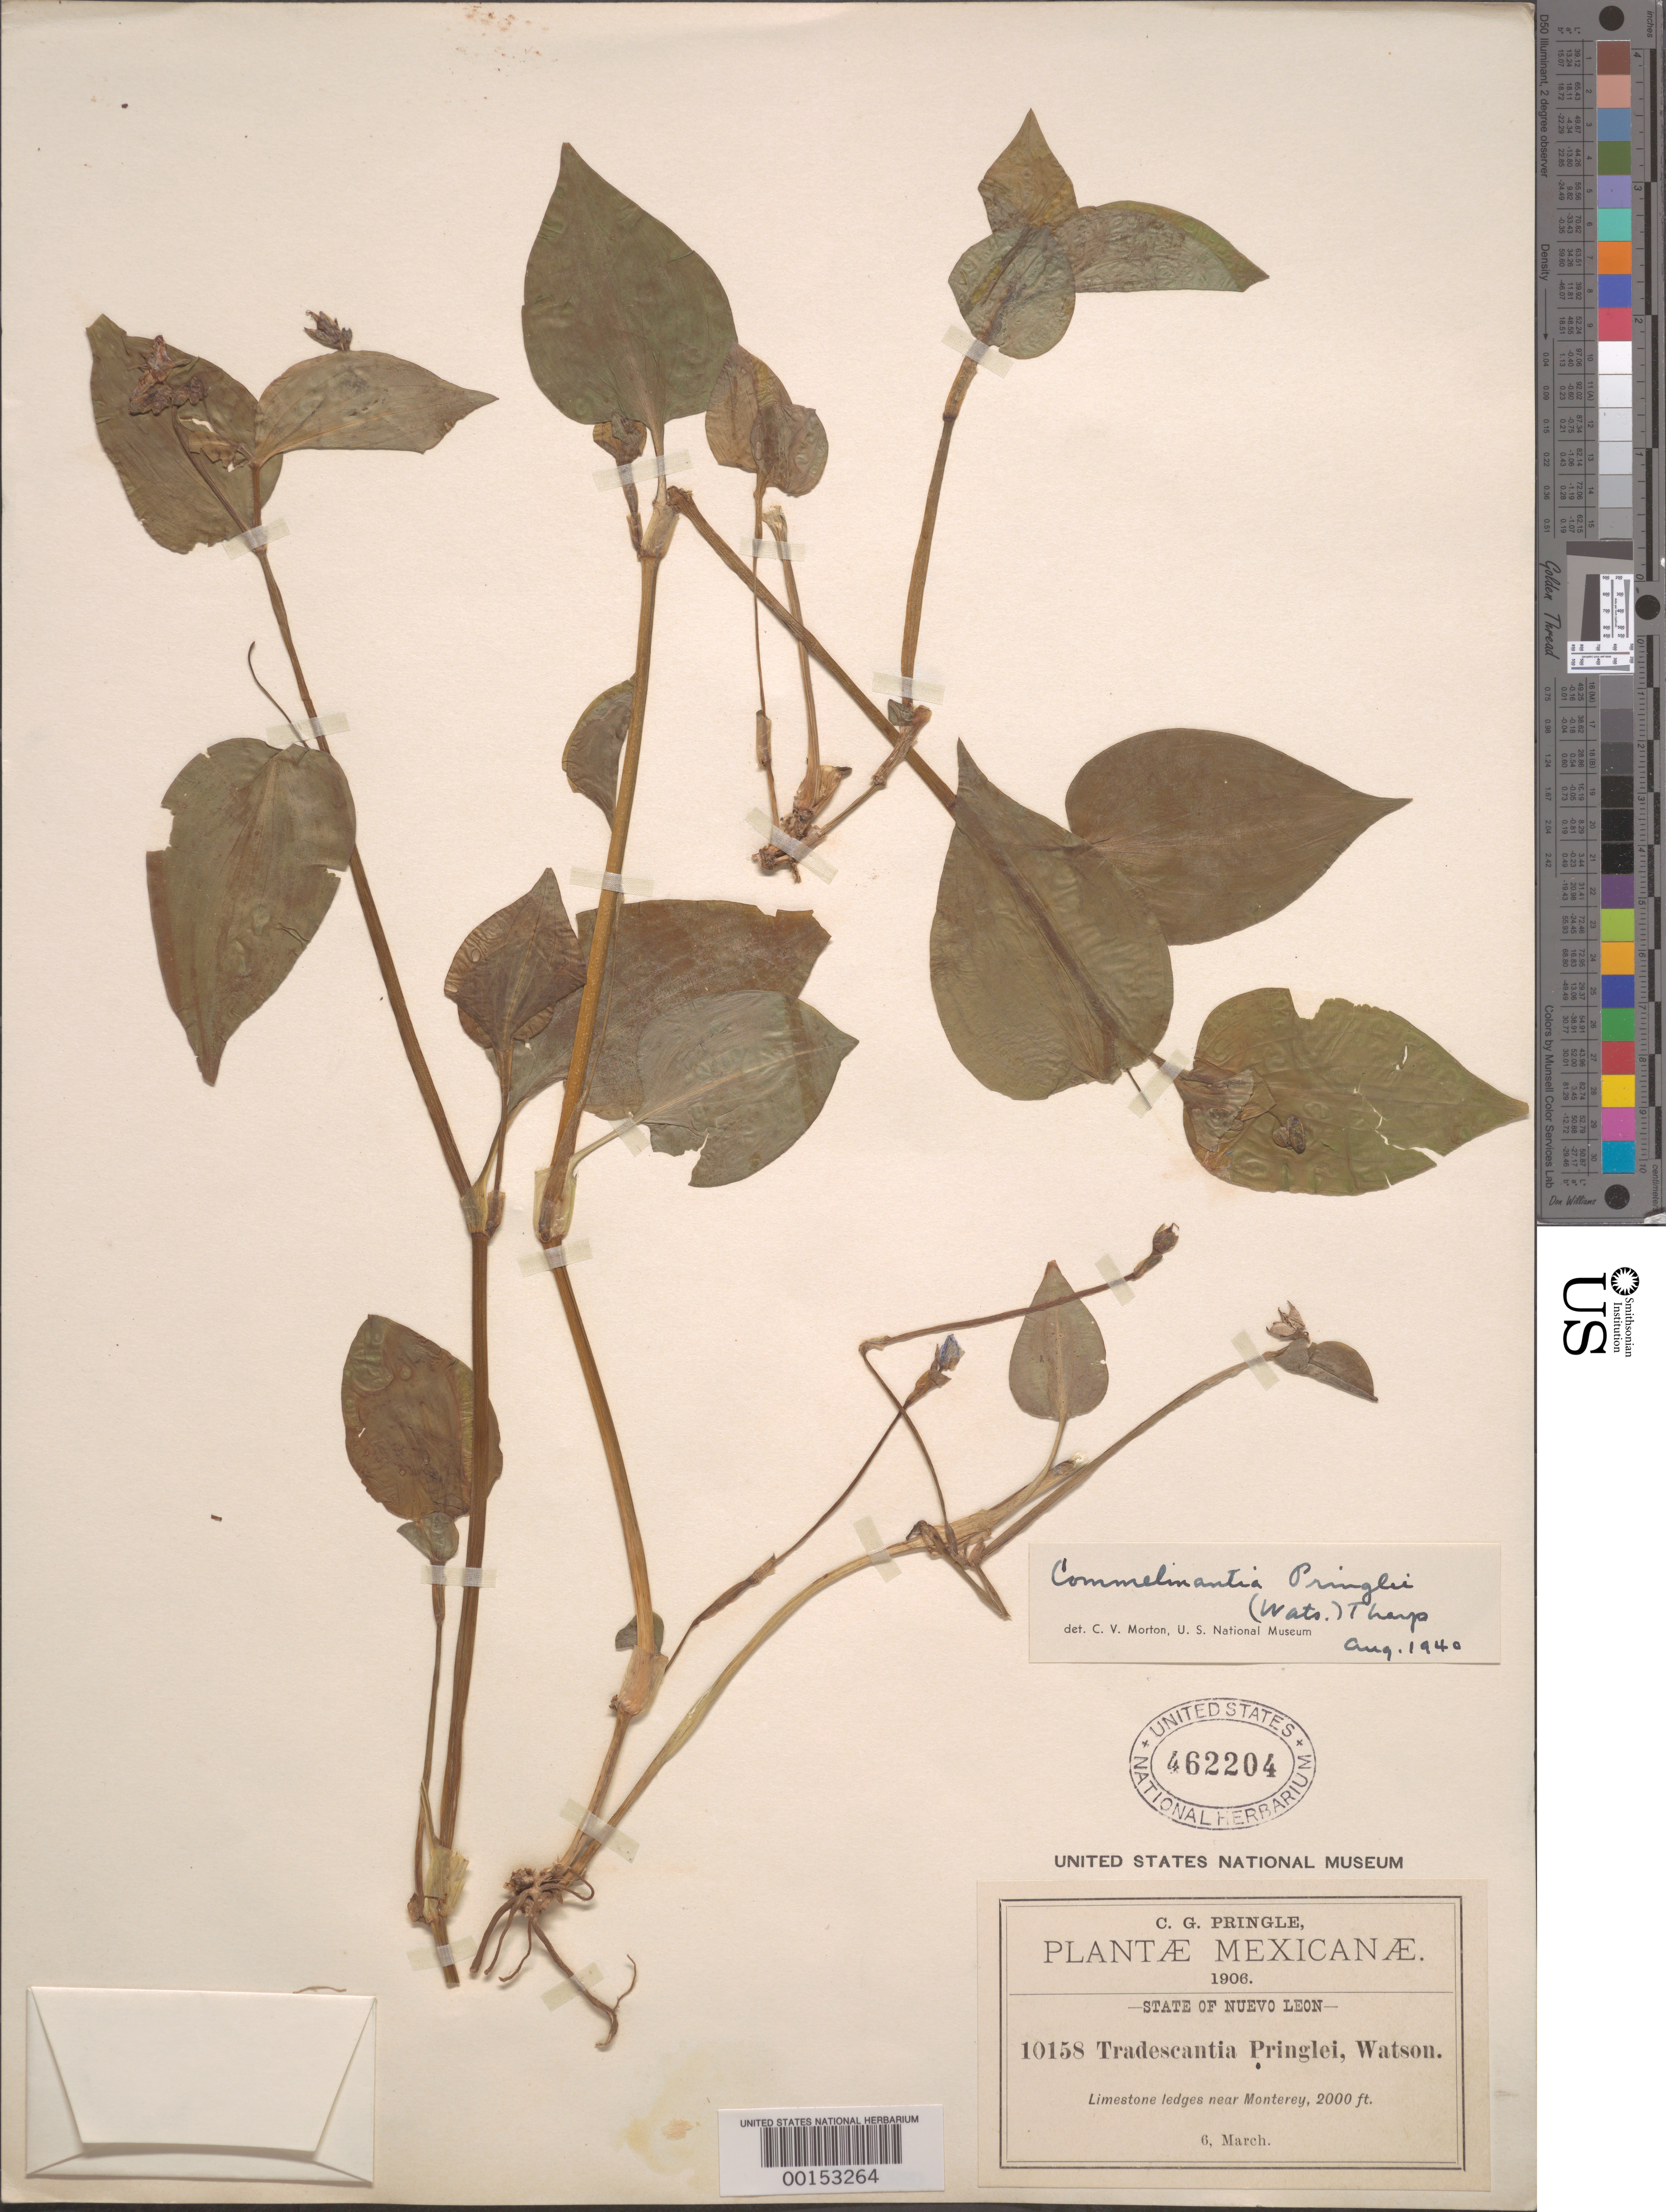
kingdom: Plantae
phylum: Tracheophyta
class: Liliopsida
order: Commelinales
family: Commelinaceae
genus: Tinantia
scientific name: Tinantia pringlei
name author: (S. Watson) Rohweder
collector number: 10158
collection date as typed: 06 Mar 1906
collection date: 1906-03-06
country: Mexico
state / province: Nuevo León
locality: Near monterey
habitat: Limestone ledges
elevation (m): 610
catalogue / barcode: US 462204